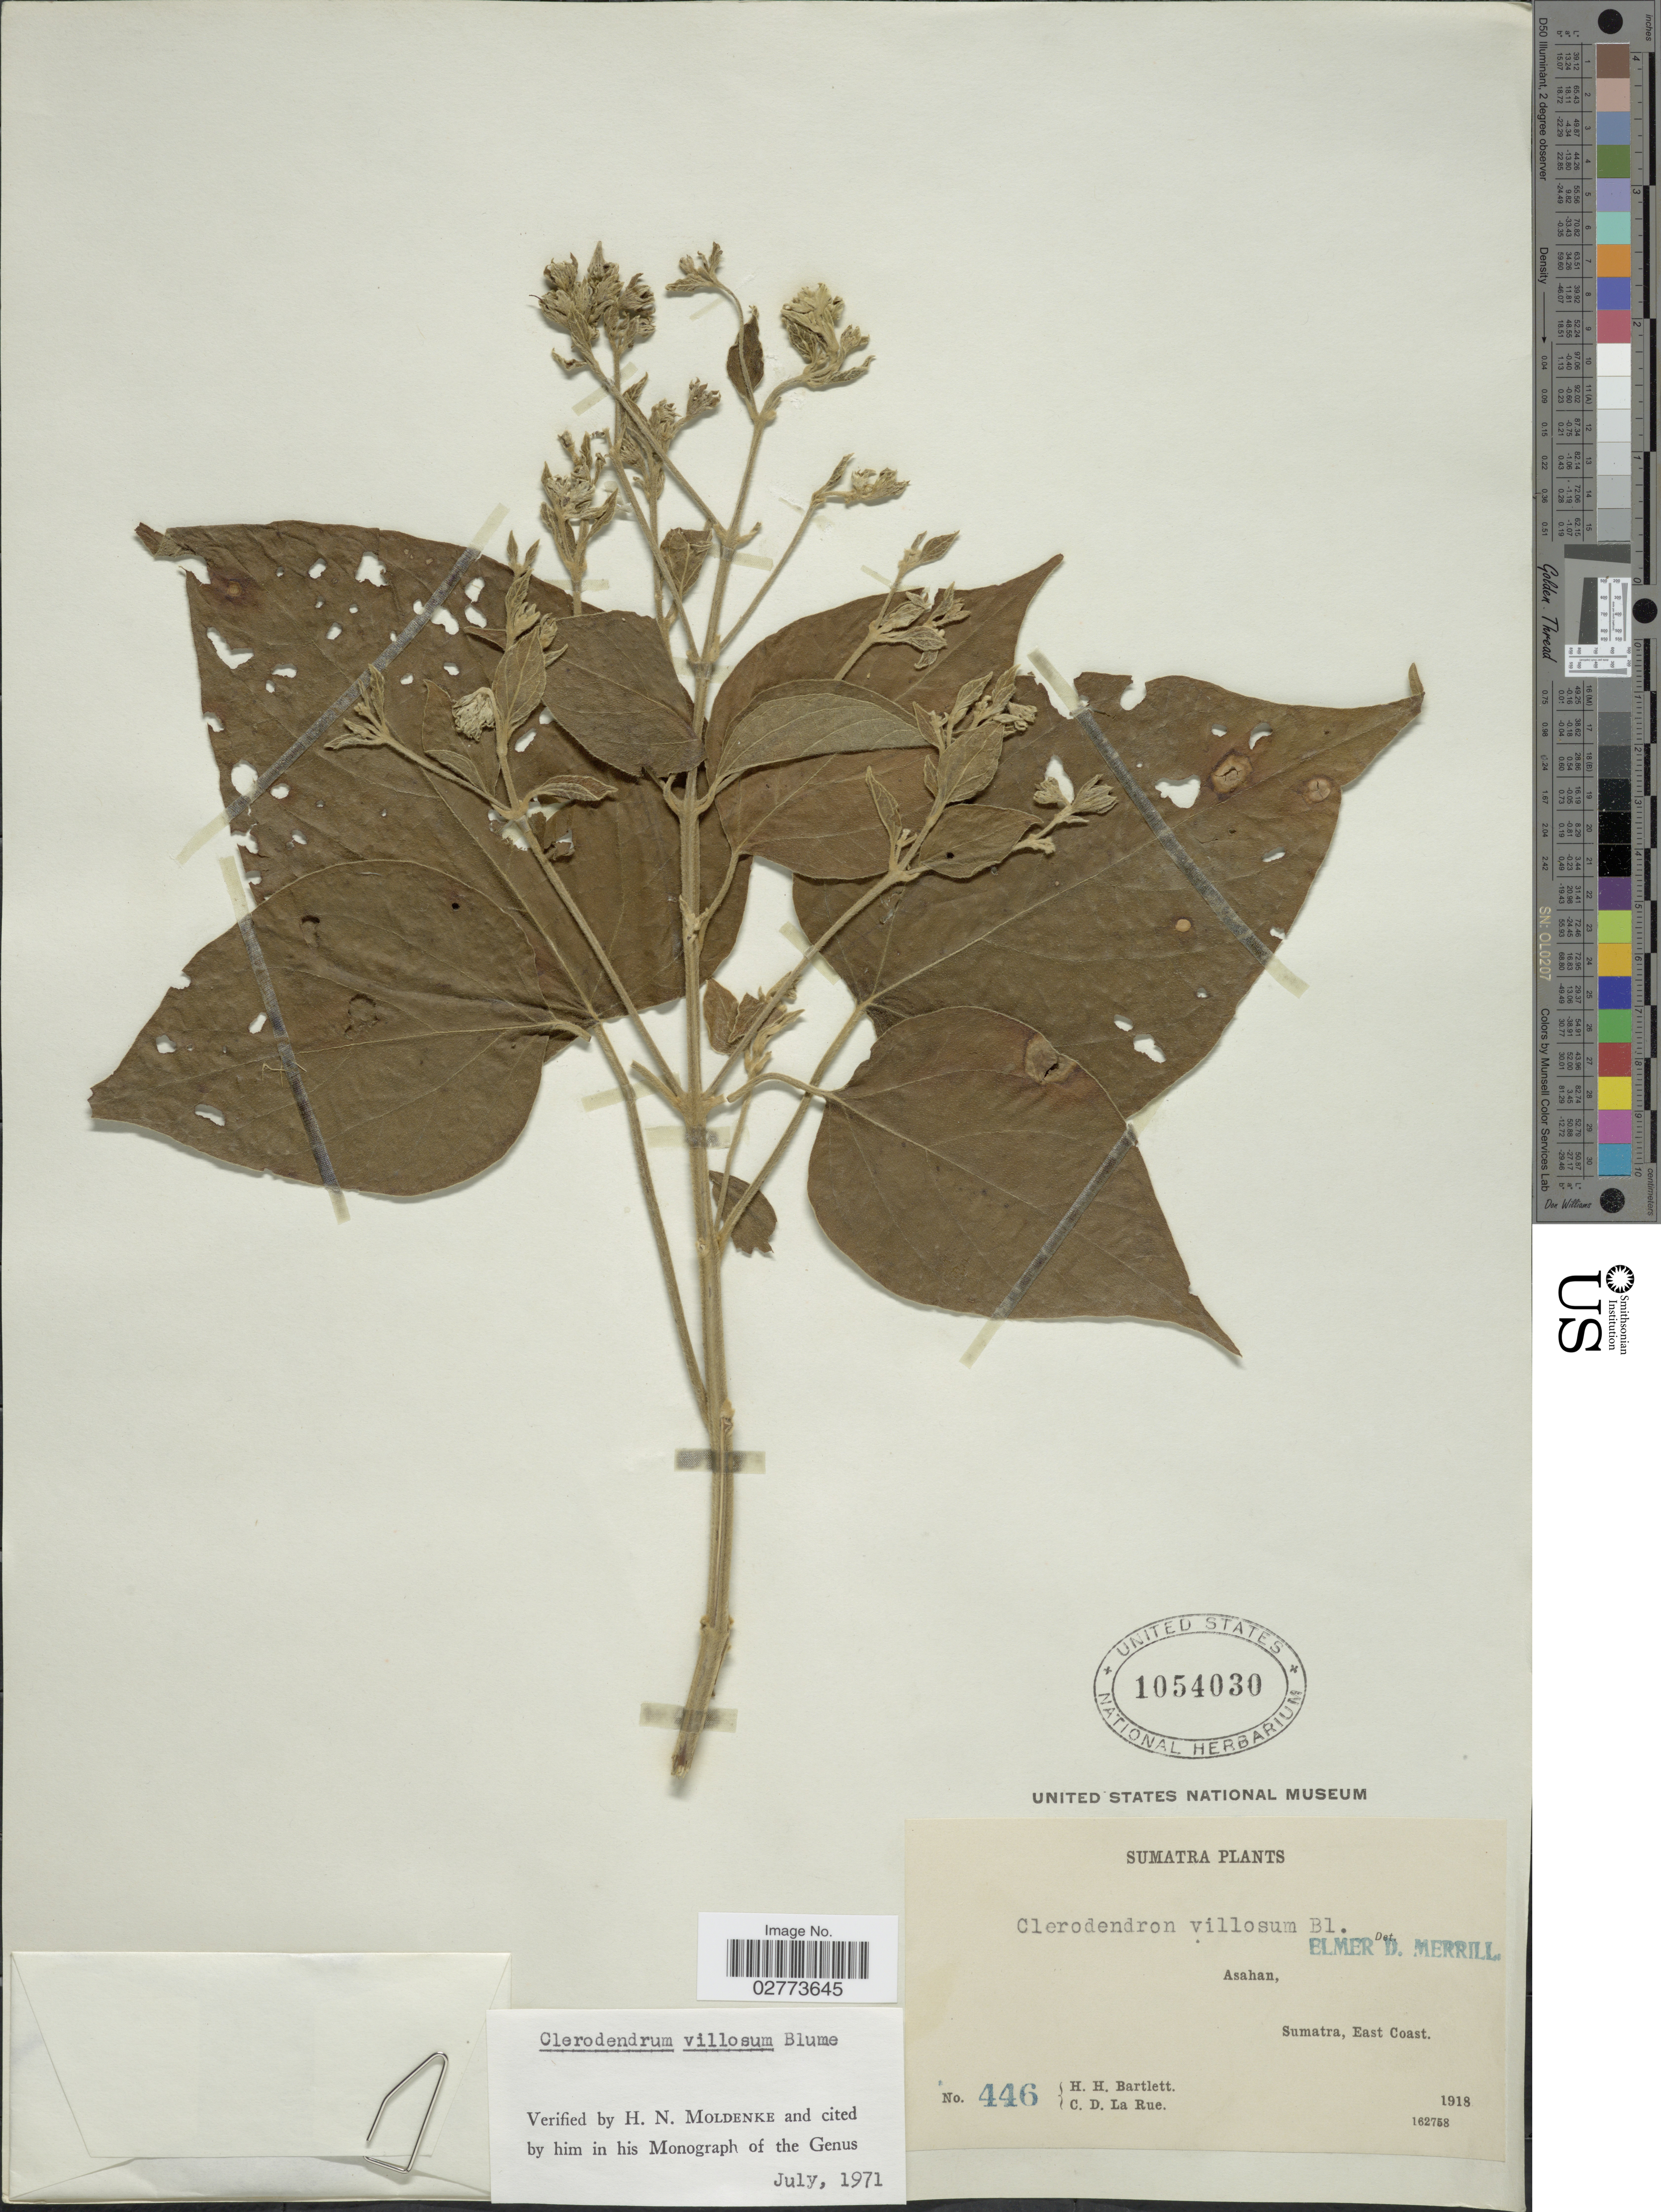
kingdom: Plantae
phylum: Tracheophyta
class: Magnoliopsida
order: Lamiales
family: Lamiaceae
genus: Clerodendrum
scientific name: Clerodendrum villosum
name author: Blume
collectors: H. H. Bartlett & C. La Rue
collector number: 446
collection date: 1918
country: Indonesia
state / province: Sumatra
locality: Asahan. East Coast.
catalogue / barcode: US 1054030